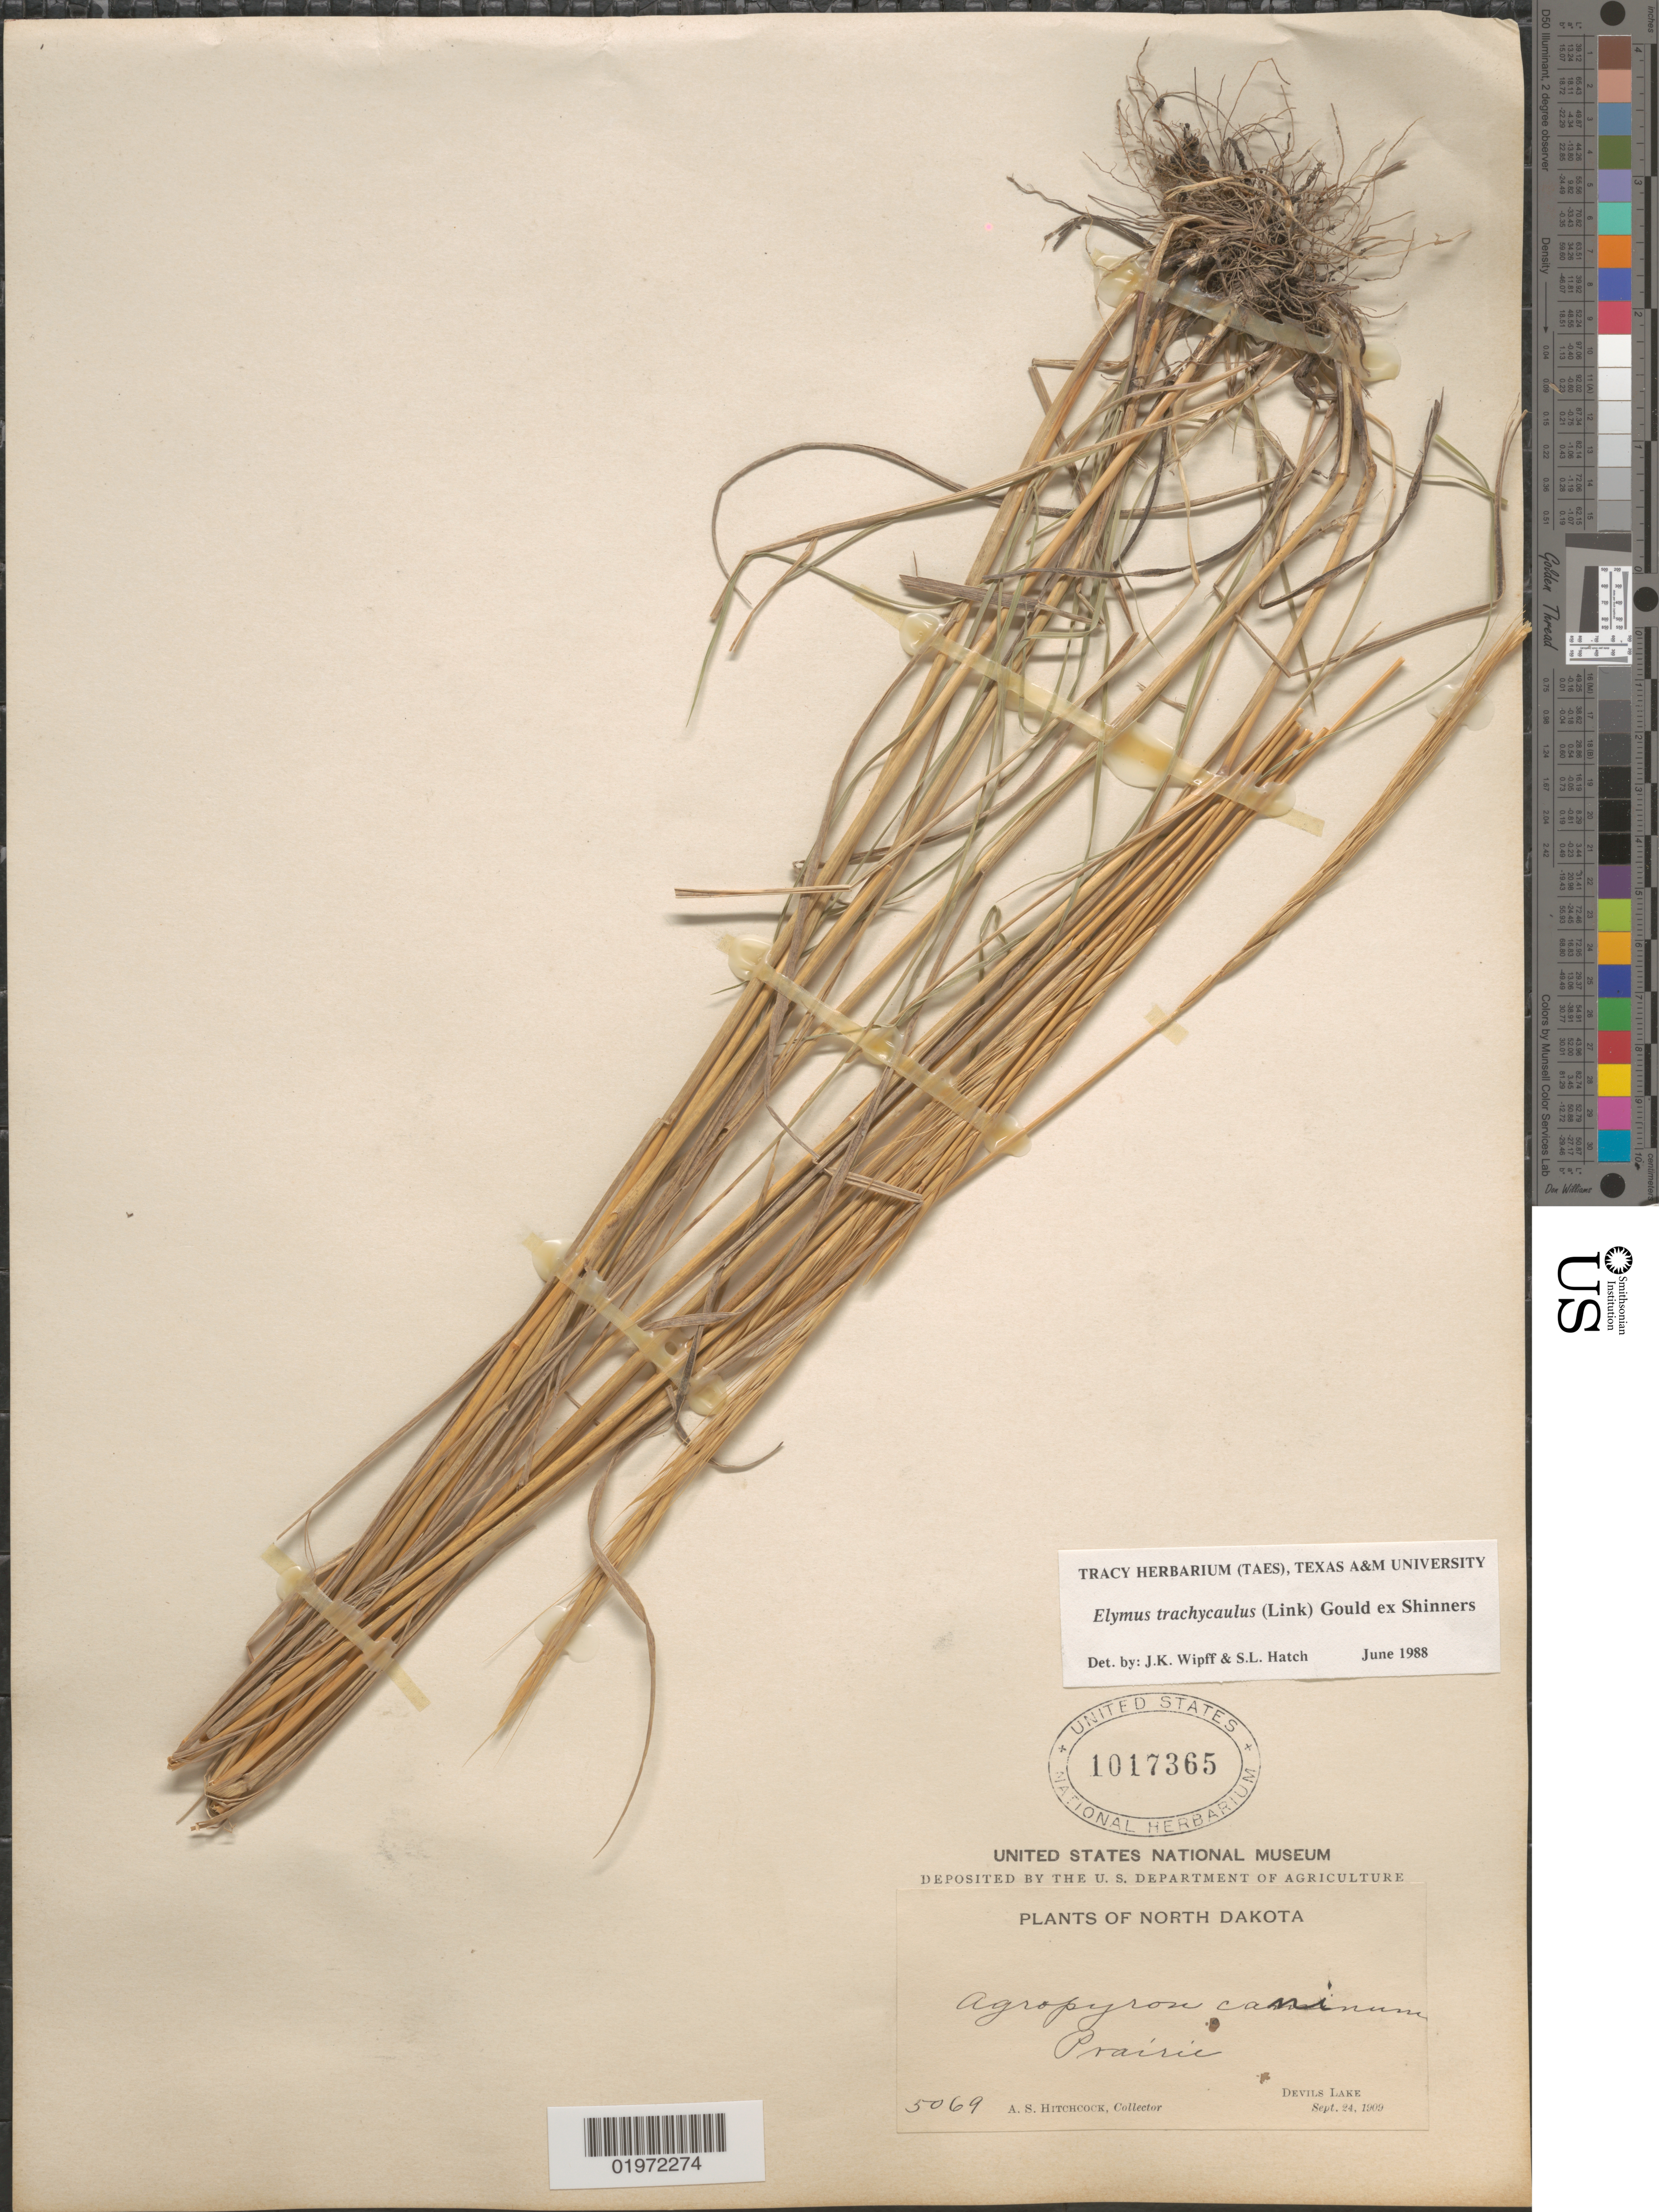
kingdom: Plantae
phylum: Tracheophyta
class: Liliopsida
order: Poales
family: Poaceae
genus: Elymus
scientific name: Elymus trachycaulus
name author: (Link) Gould ex Shinners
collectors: A. S. Hitchcock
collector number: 5069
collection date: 1909-09-24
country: United States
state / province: North Dakota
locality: Prairie. Devils Lake.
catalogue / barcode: US 1017365